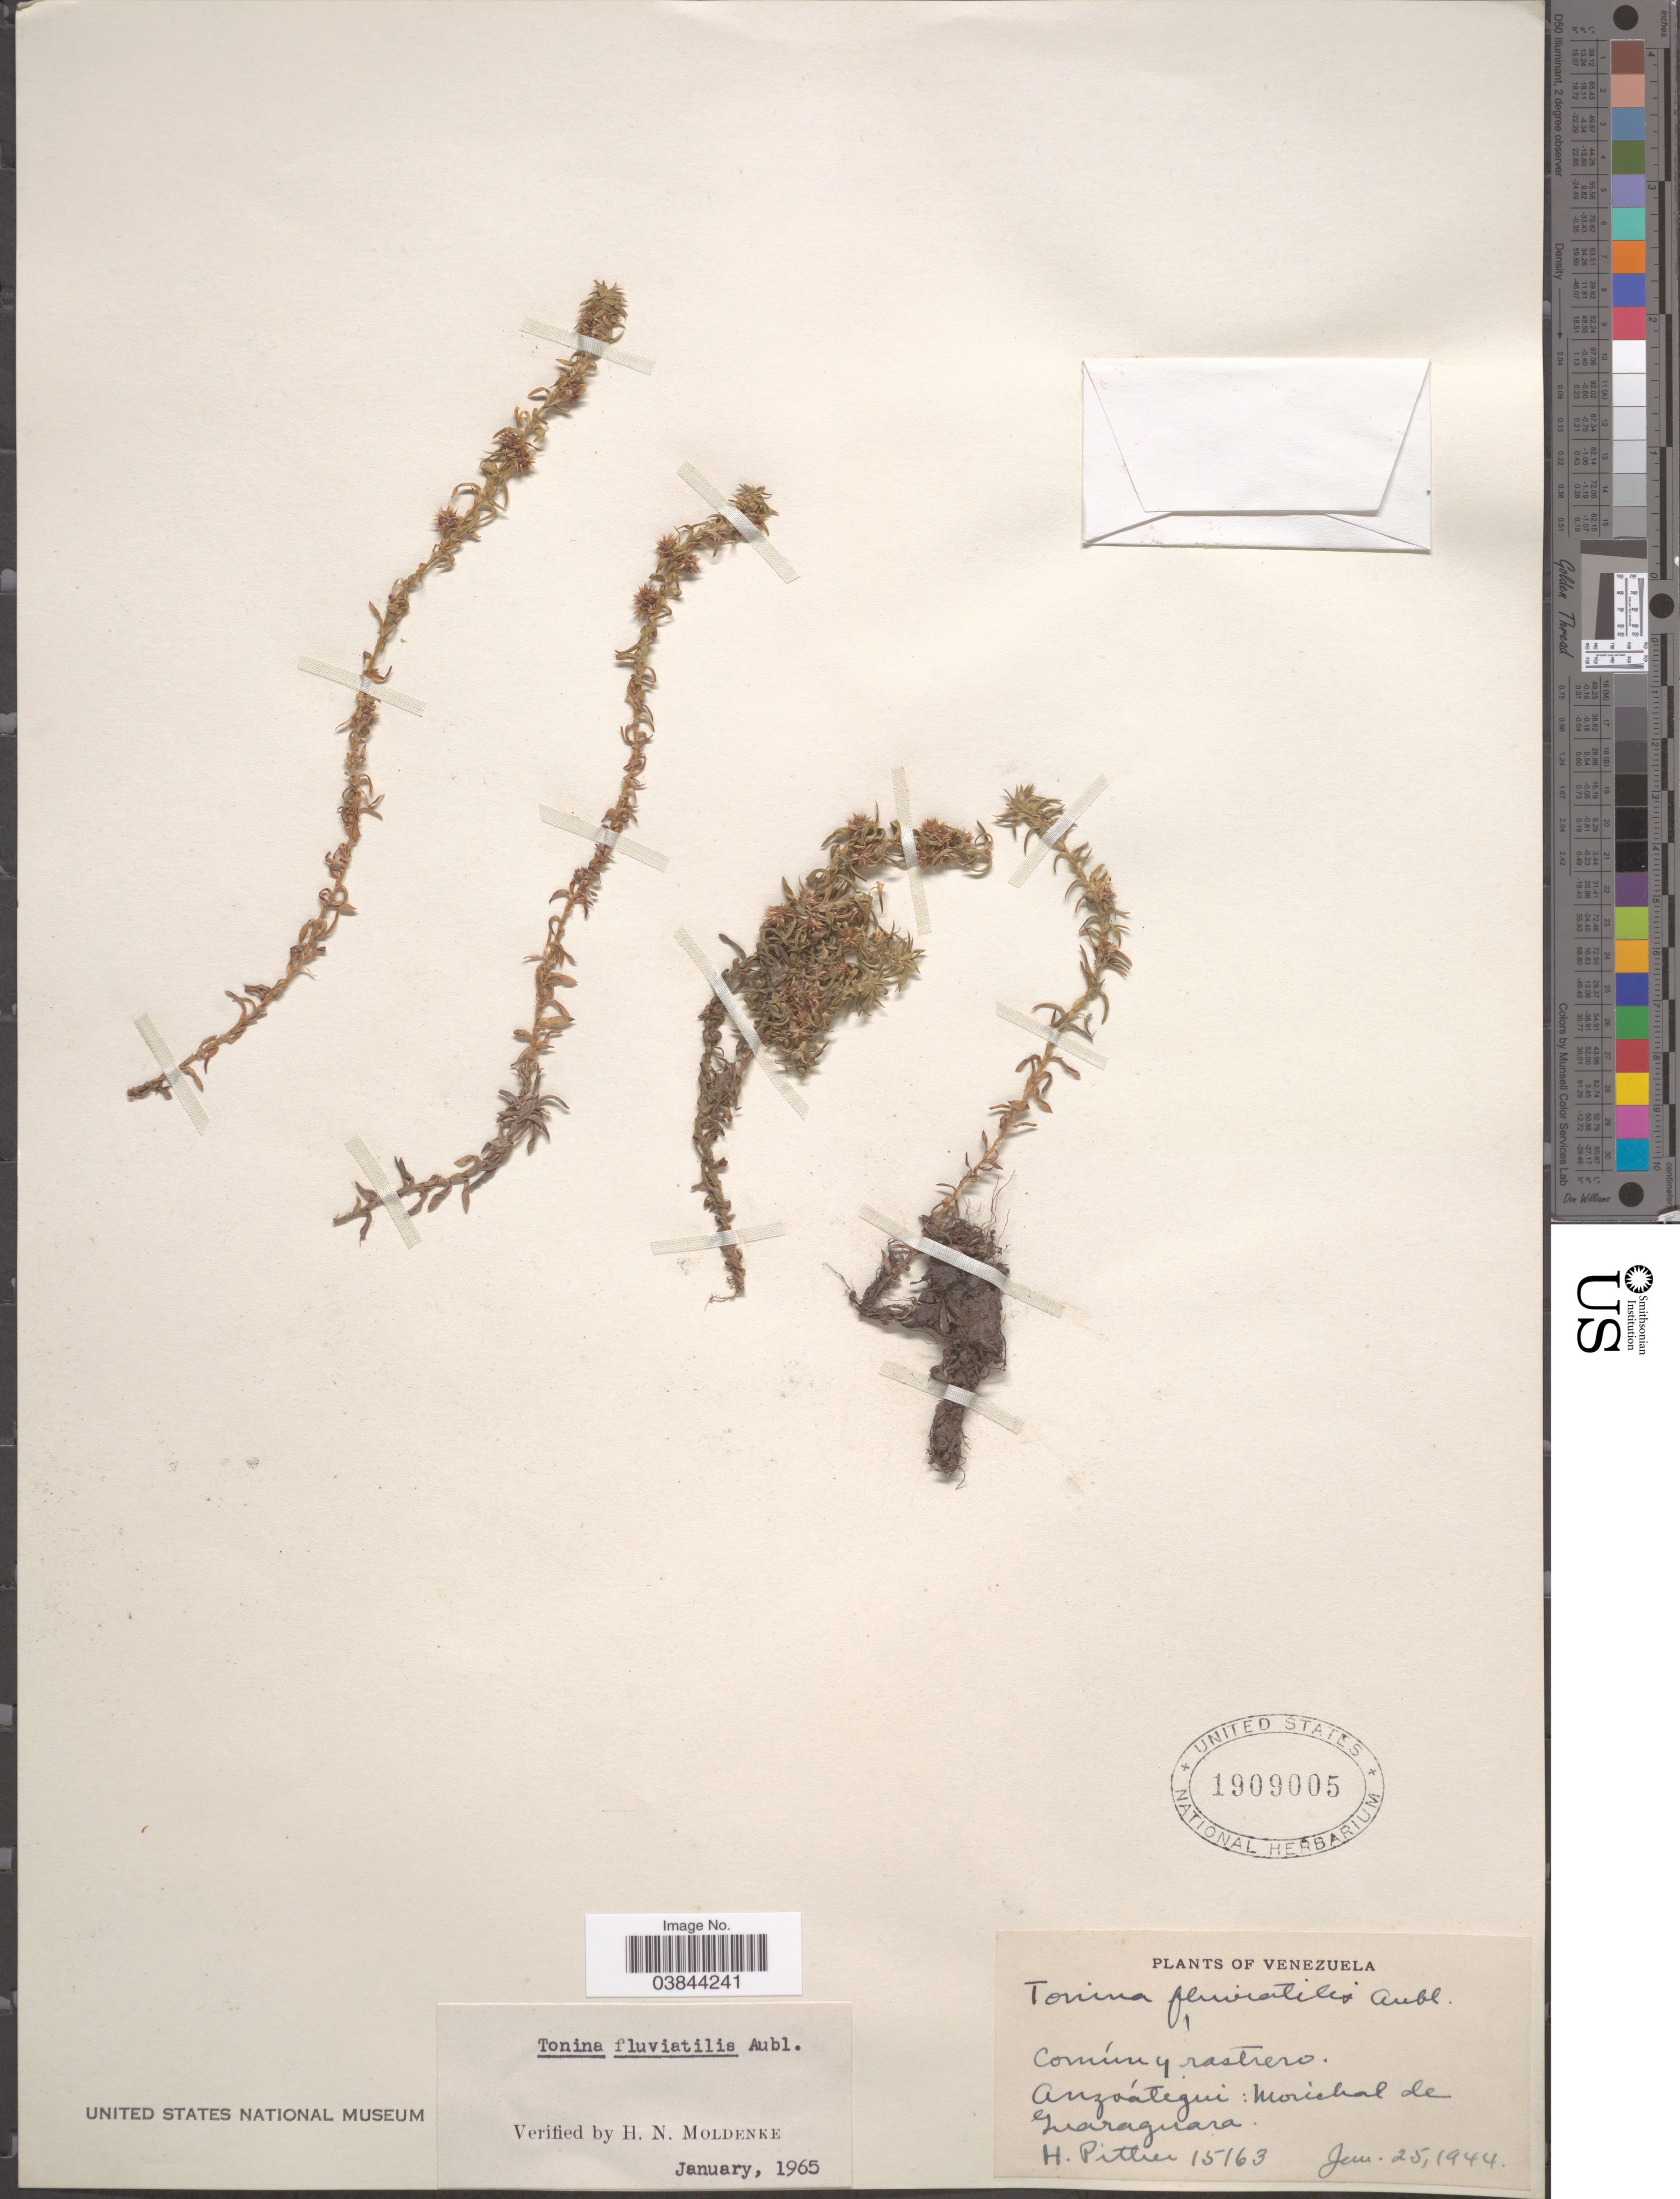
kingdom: Plantae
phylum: Tracheophyta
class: Liliopsida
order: Poales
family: Eriocaulaceae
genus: Tonina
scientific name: Tonina fluviatilis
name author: Aubl.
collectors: H. F. Pittier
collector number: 15163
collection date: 1944-01-25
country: Venezuela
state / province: Anzoategui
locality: Morichal de Guaraguara.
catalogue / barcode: US 1909005